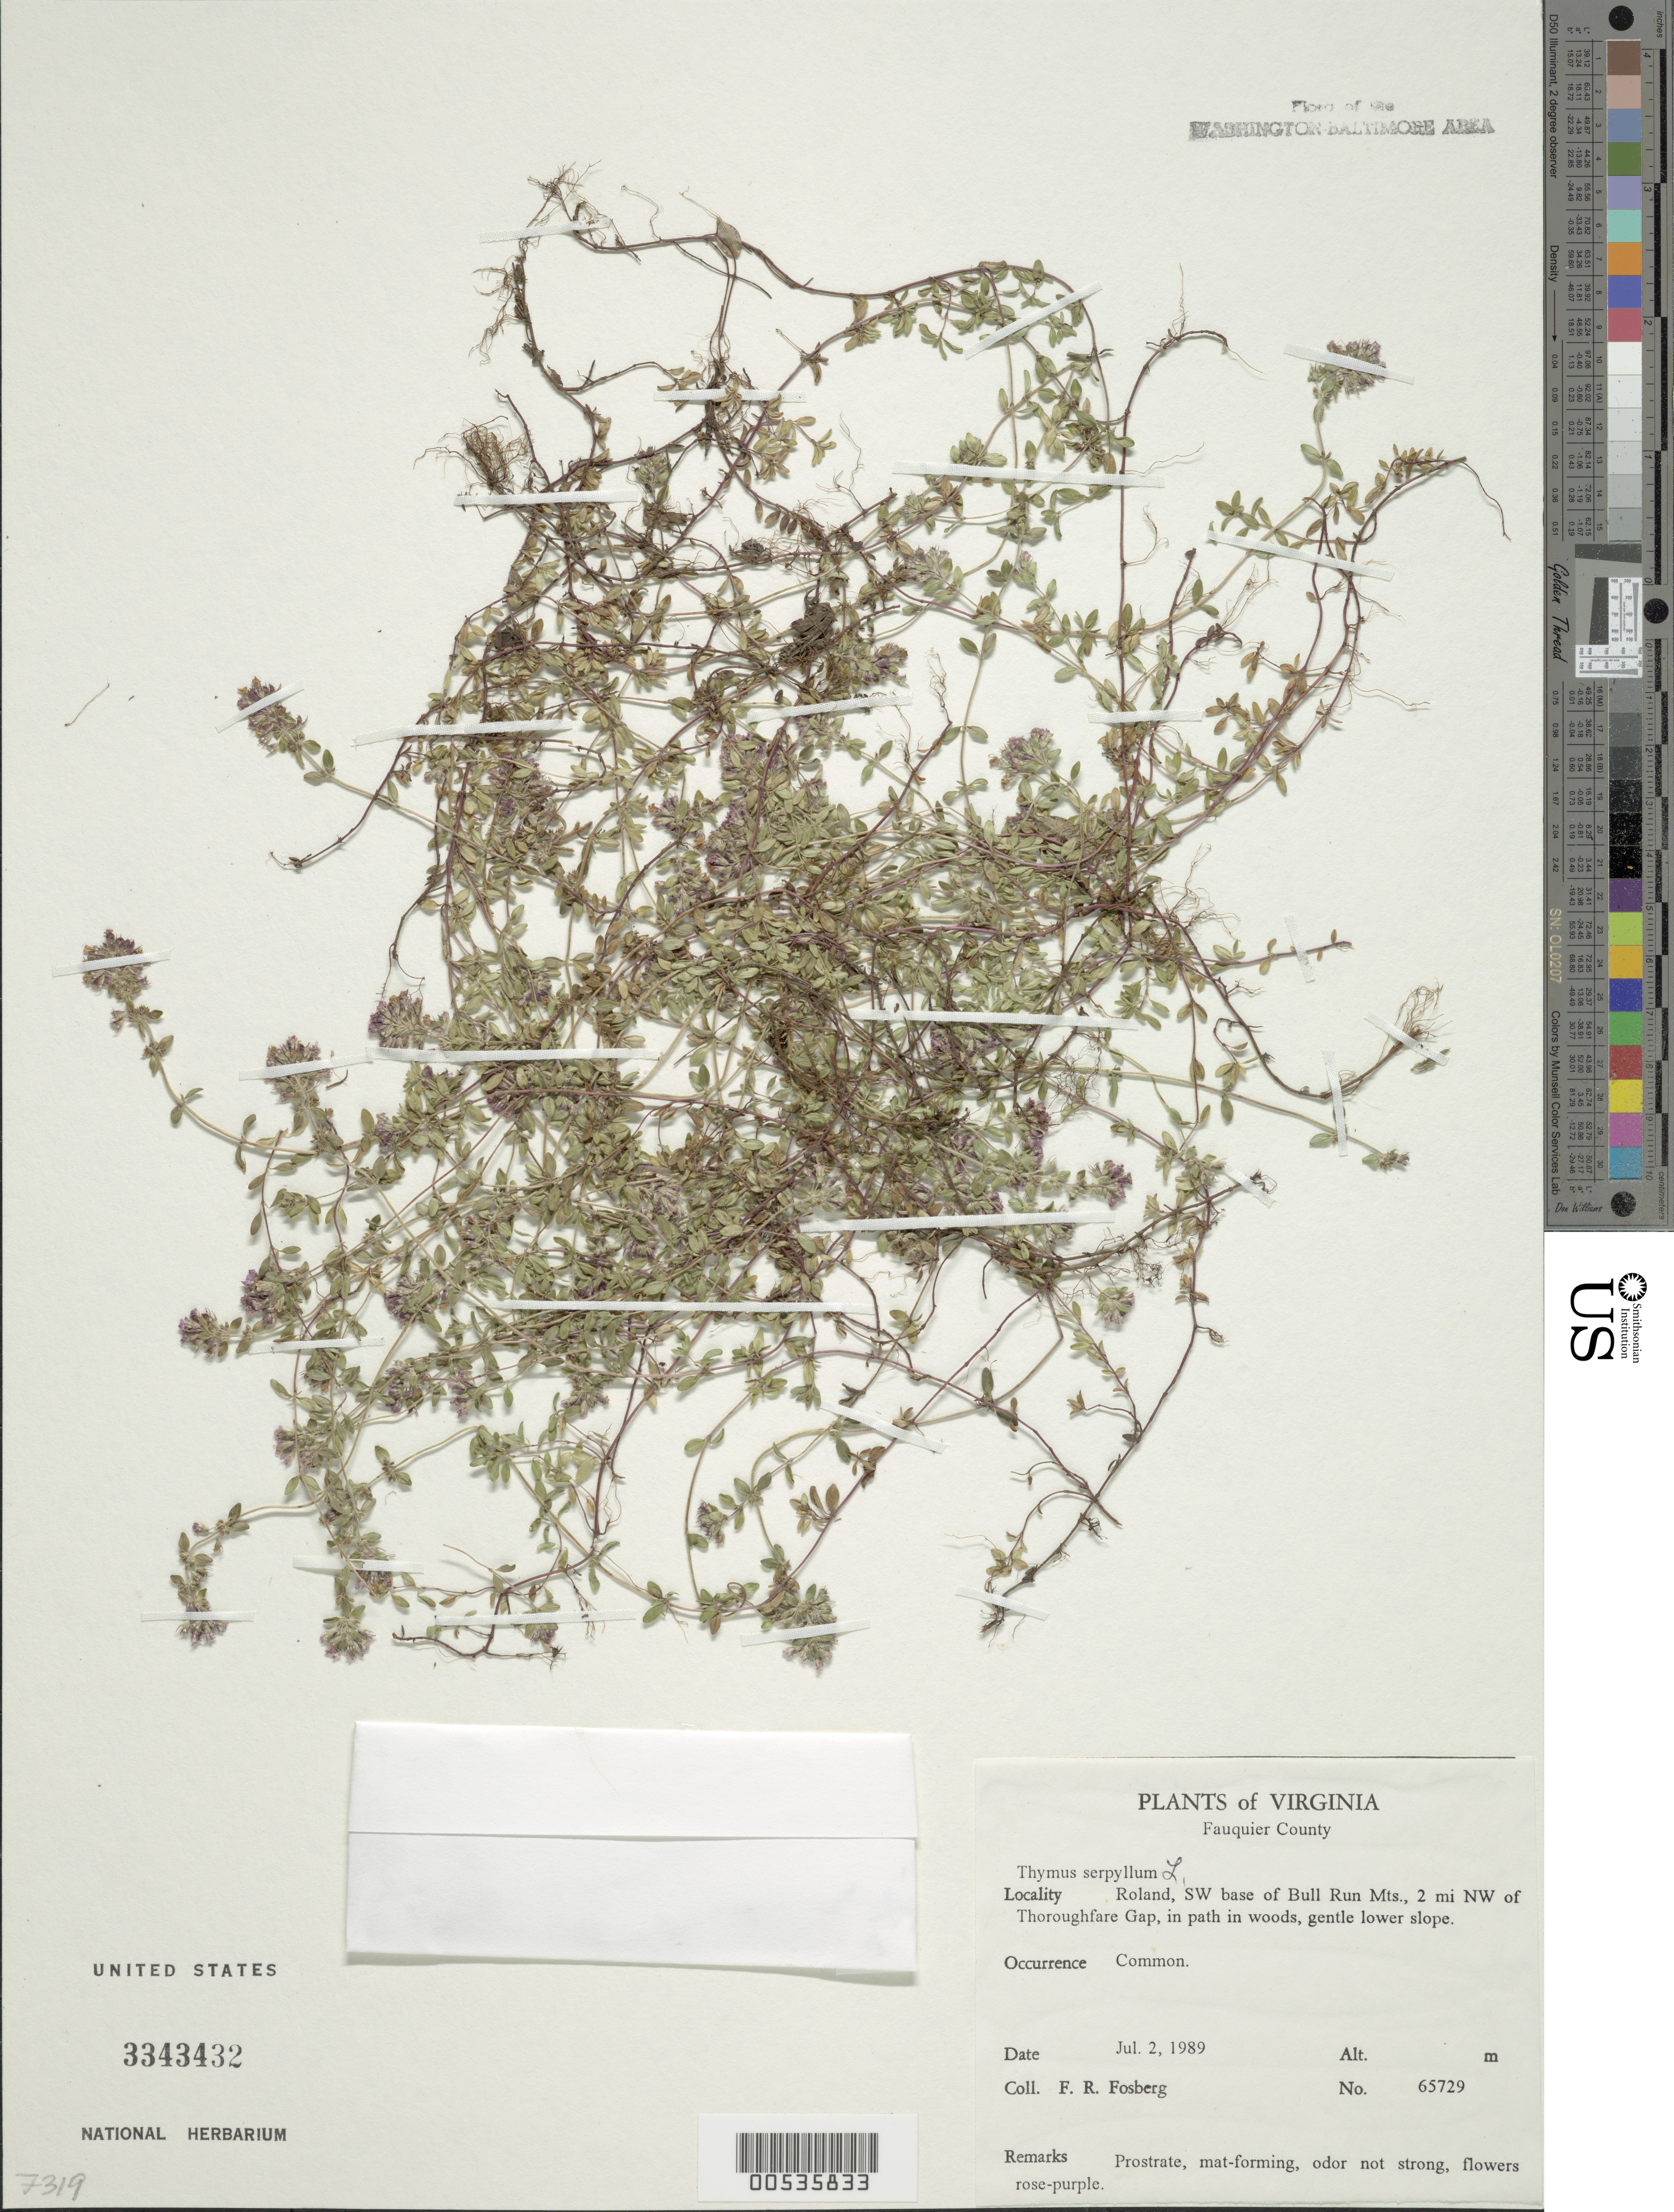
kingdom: Plantae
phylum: Tracheophyta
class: Magnoliopsida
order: Lamiales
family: Lamiaceae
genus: Thymus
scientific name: Thymus serpyllum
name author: L.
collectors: F. R. Fosberg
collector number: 65729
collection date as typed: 02 Jul 1989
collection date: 1989-07-02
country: United States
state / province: Virginia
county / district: Fauquier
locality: Roland, SW base of Bull Run Mts., NW of Thorofare Gap Bull Run Mts.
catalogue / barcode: US 3343432